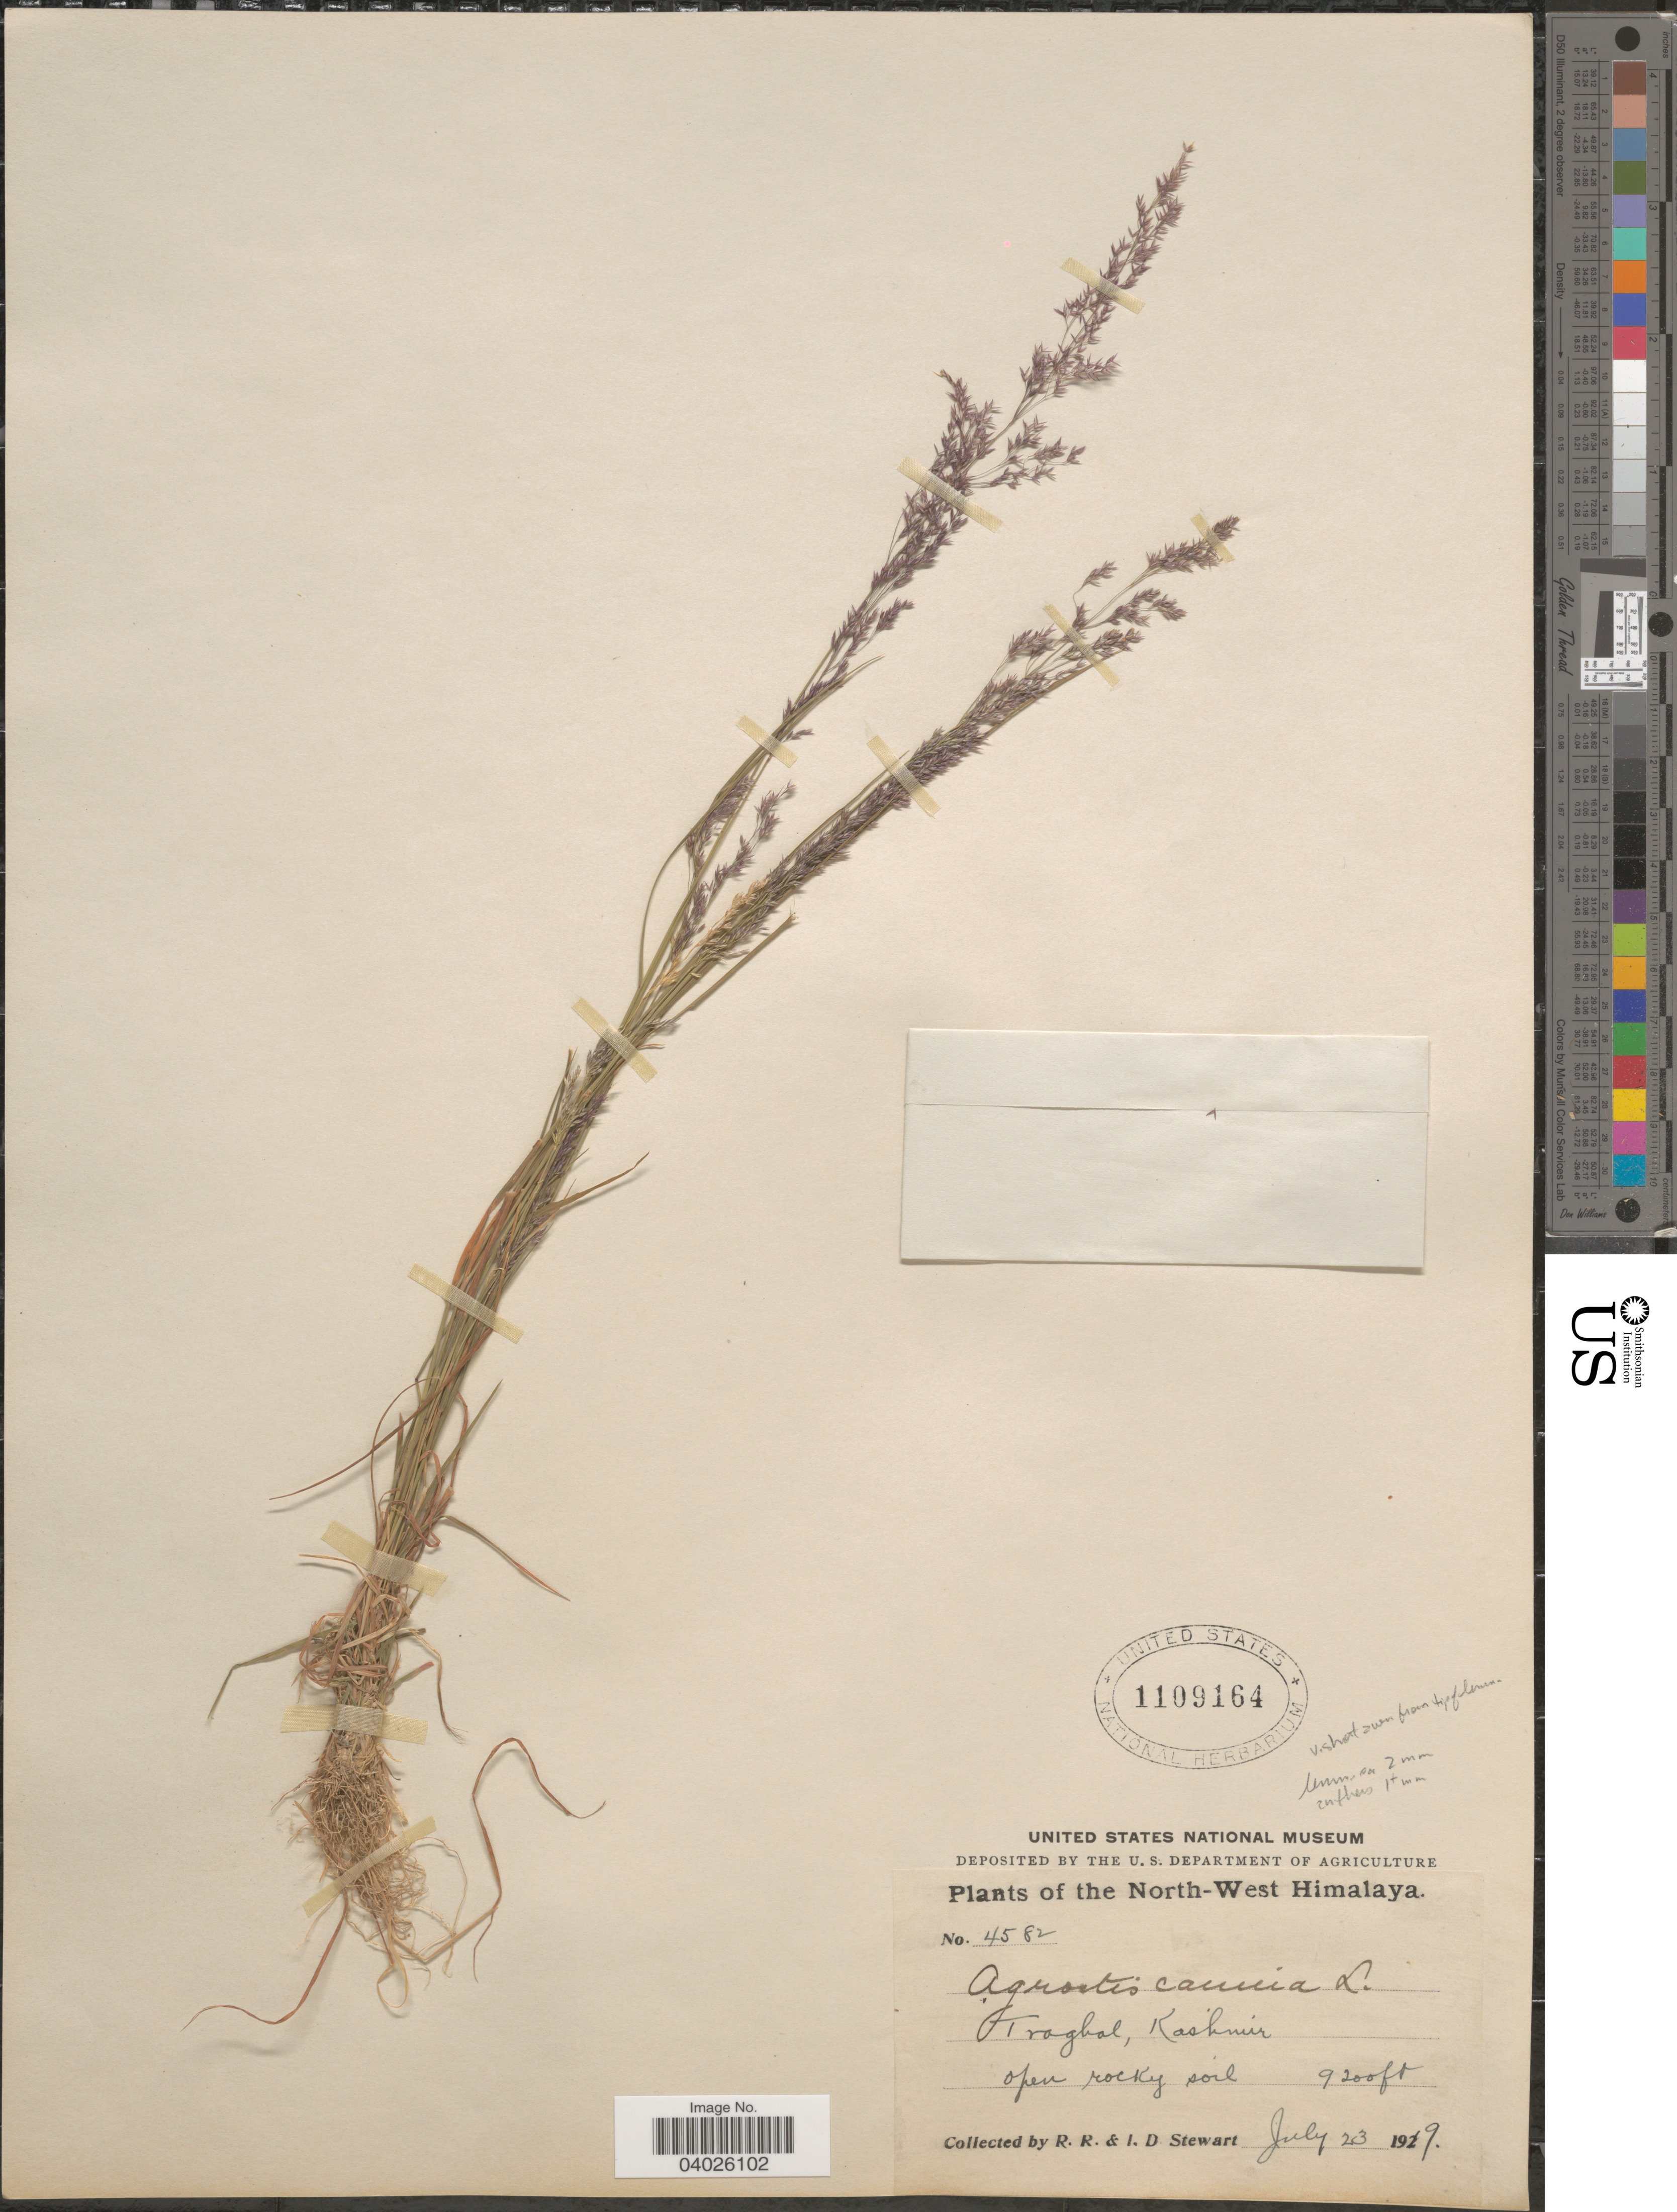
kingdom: Plantae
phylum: Tracheophyta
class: Liliopsida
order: Poales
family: Poaceae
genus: Agrostis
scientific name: Agrostis canina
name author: L.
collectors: R. Stewart & I. Stewart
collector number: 4582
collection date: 1919-07-23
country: India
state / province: Jammu and Kashmir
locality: The North-West Himalaya. Tragbal, Kashmir.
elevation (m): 2804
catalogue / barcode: US 1109164